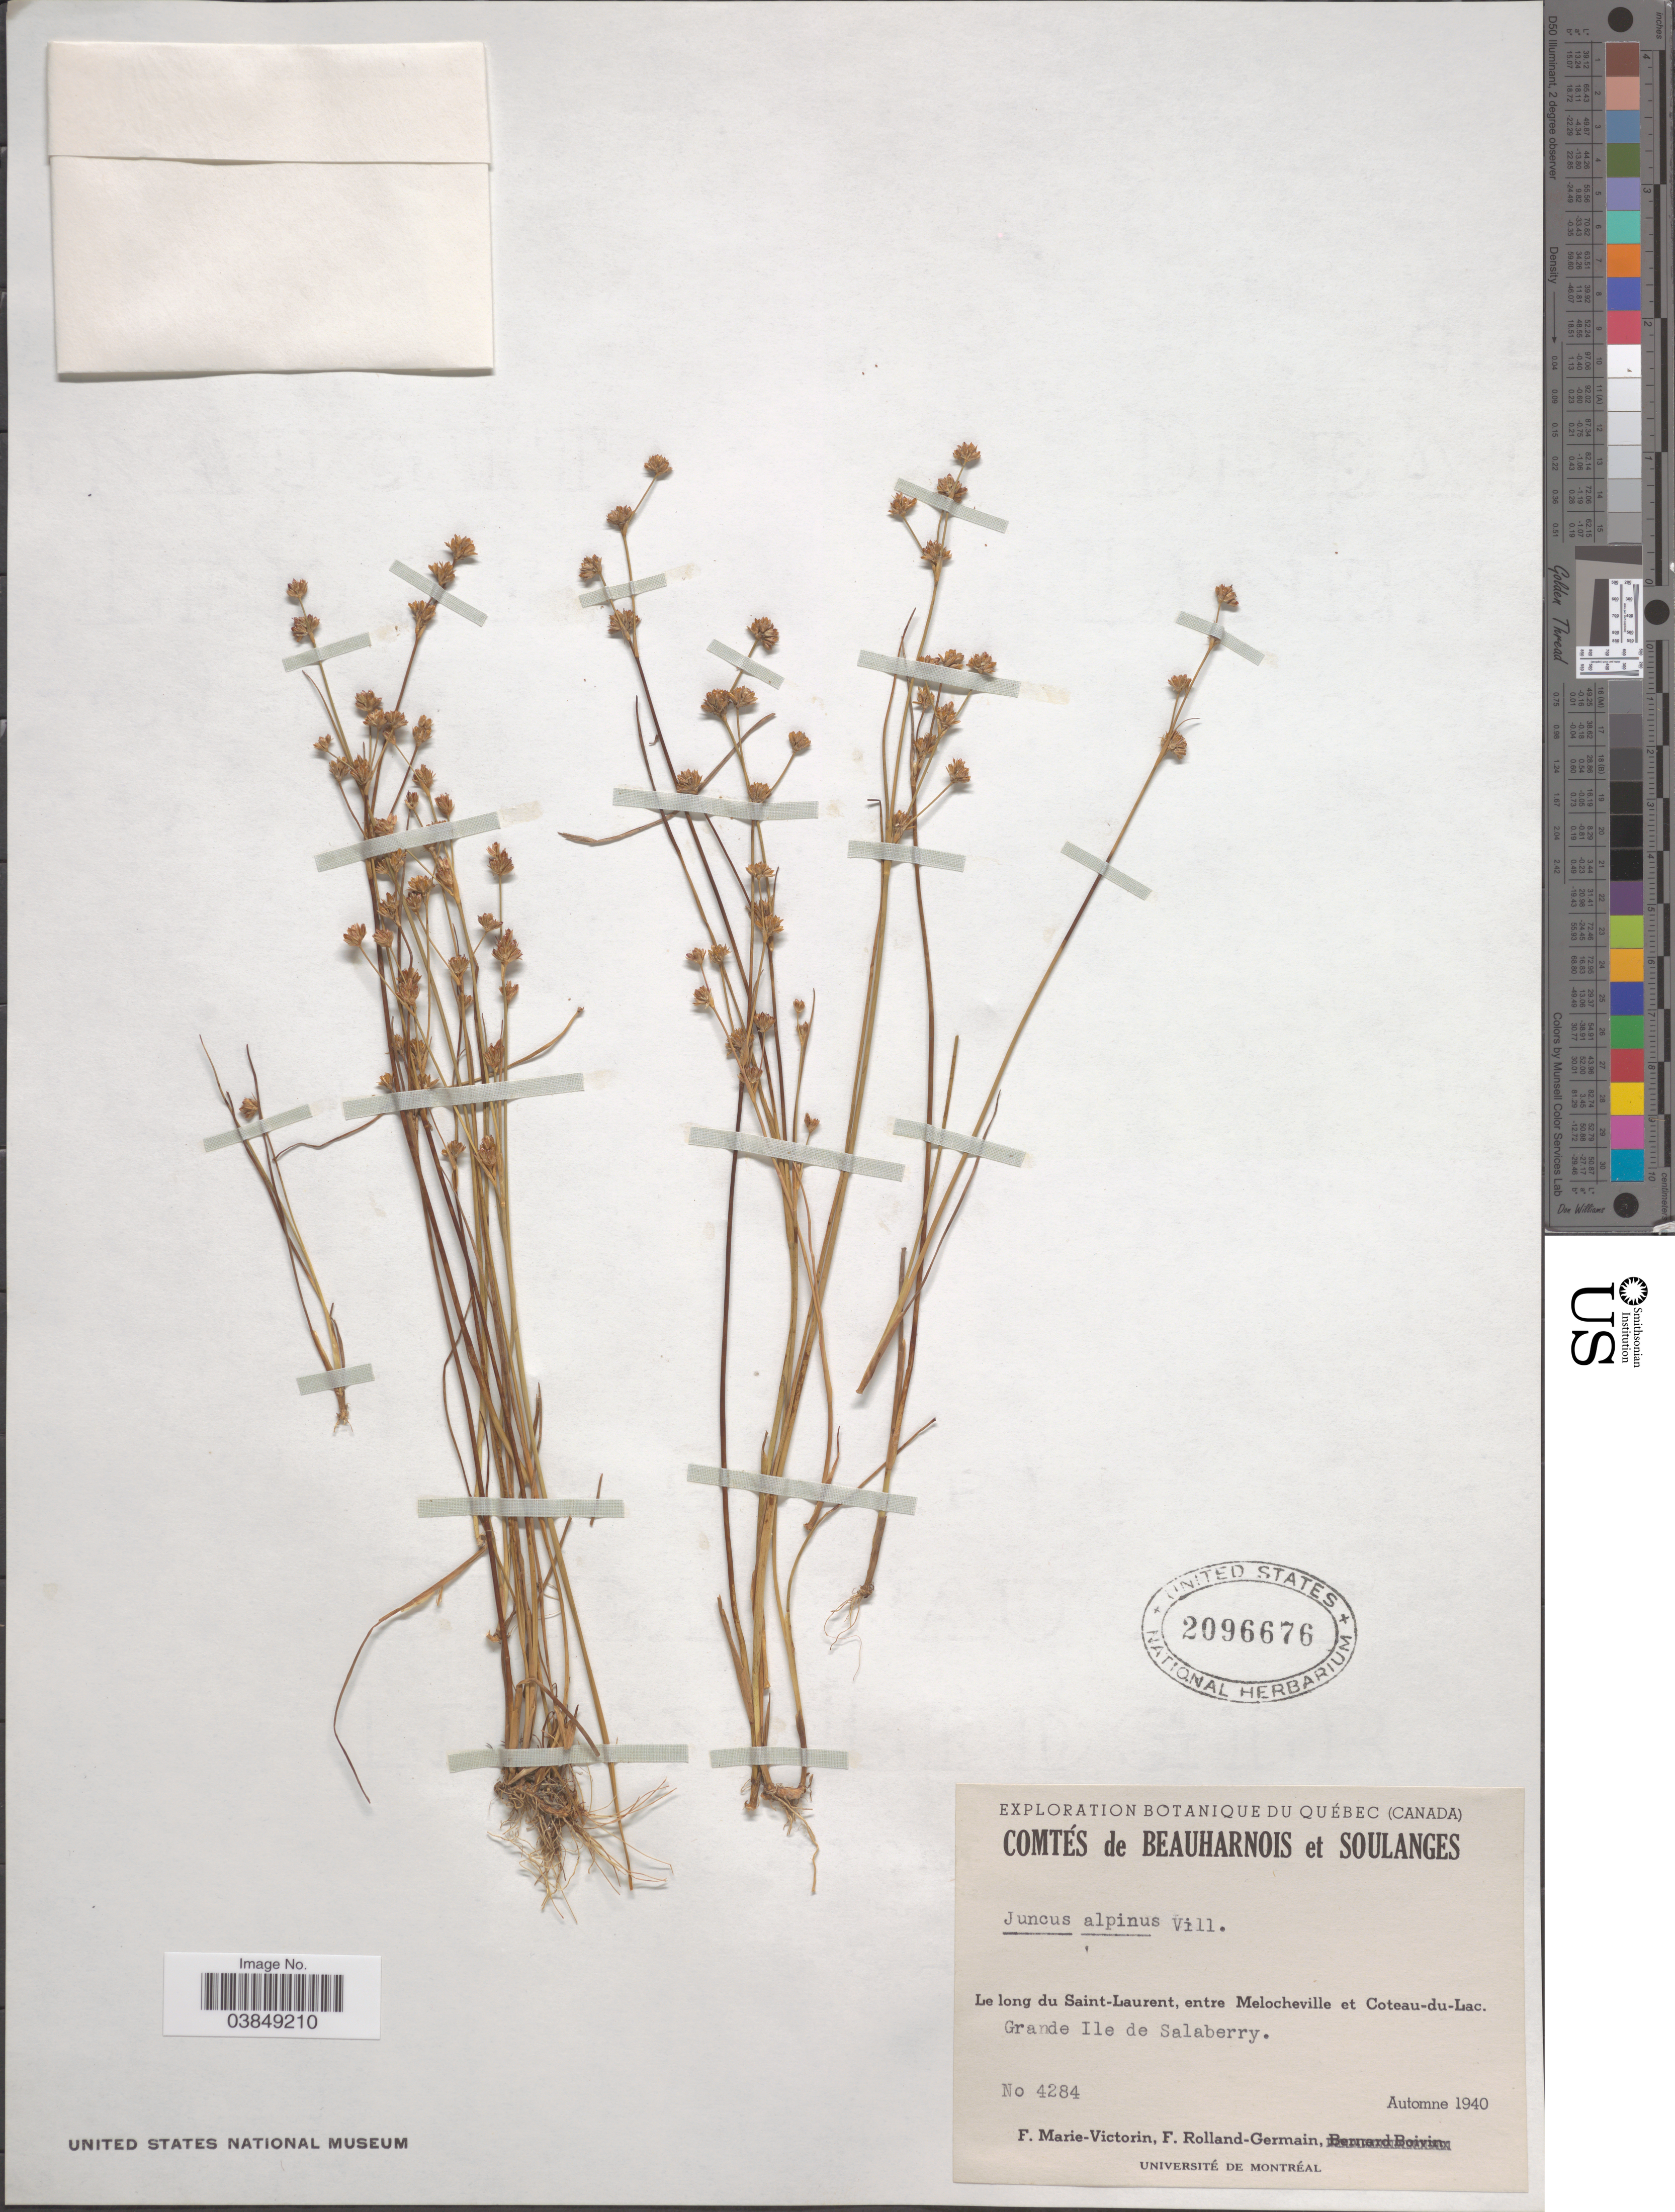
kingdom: Plantae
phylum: Tracheophyta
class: Liliopsida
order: Poales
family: Juncaceae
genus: Juncus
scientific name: Juncus alpinus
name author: Vill.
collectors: F. Marie-Victorin & Rolland-Germain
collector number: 4284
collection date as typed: Automne 1940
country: Canada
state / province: Quebec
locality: Beauharnois et Soulanges. Le long du Saint-Laurent, entre Melocheville et Coteau-du-Lac. Grande Ile de Salaberry.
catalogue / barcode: US 2096676